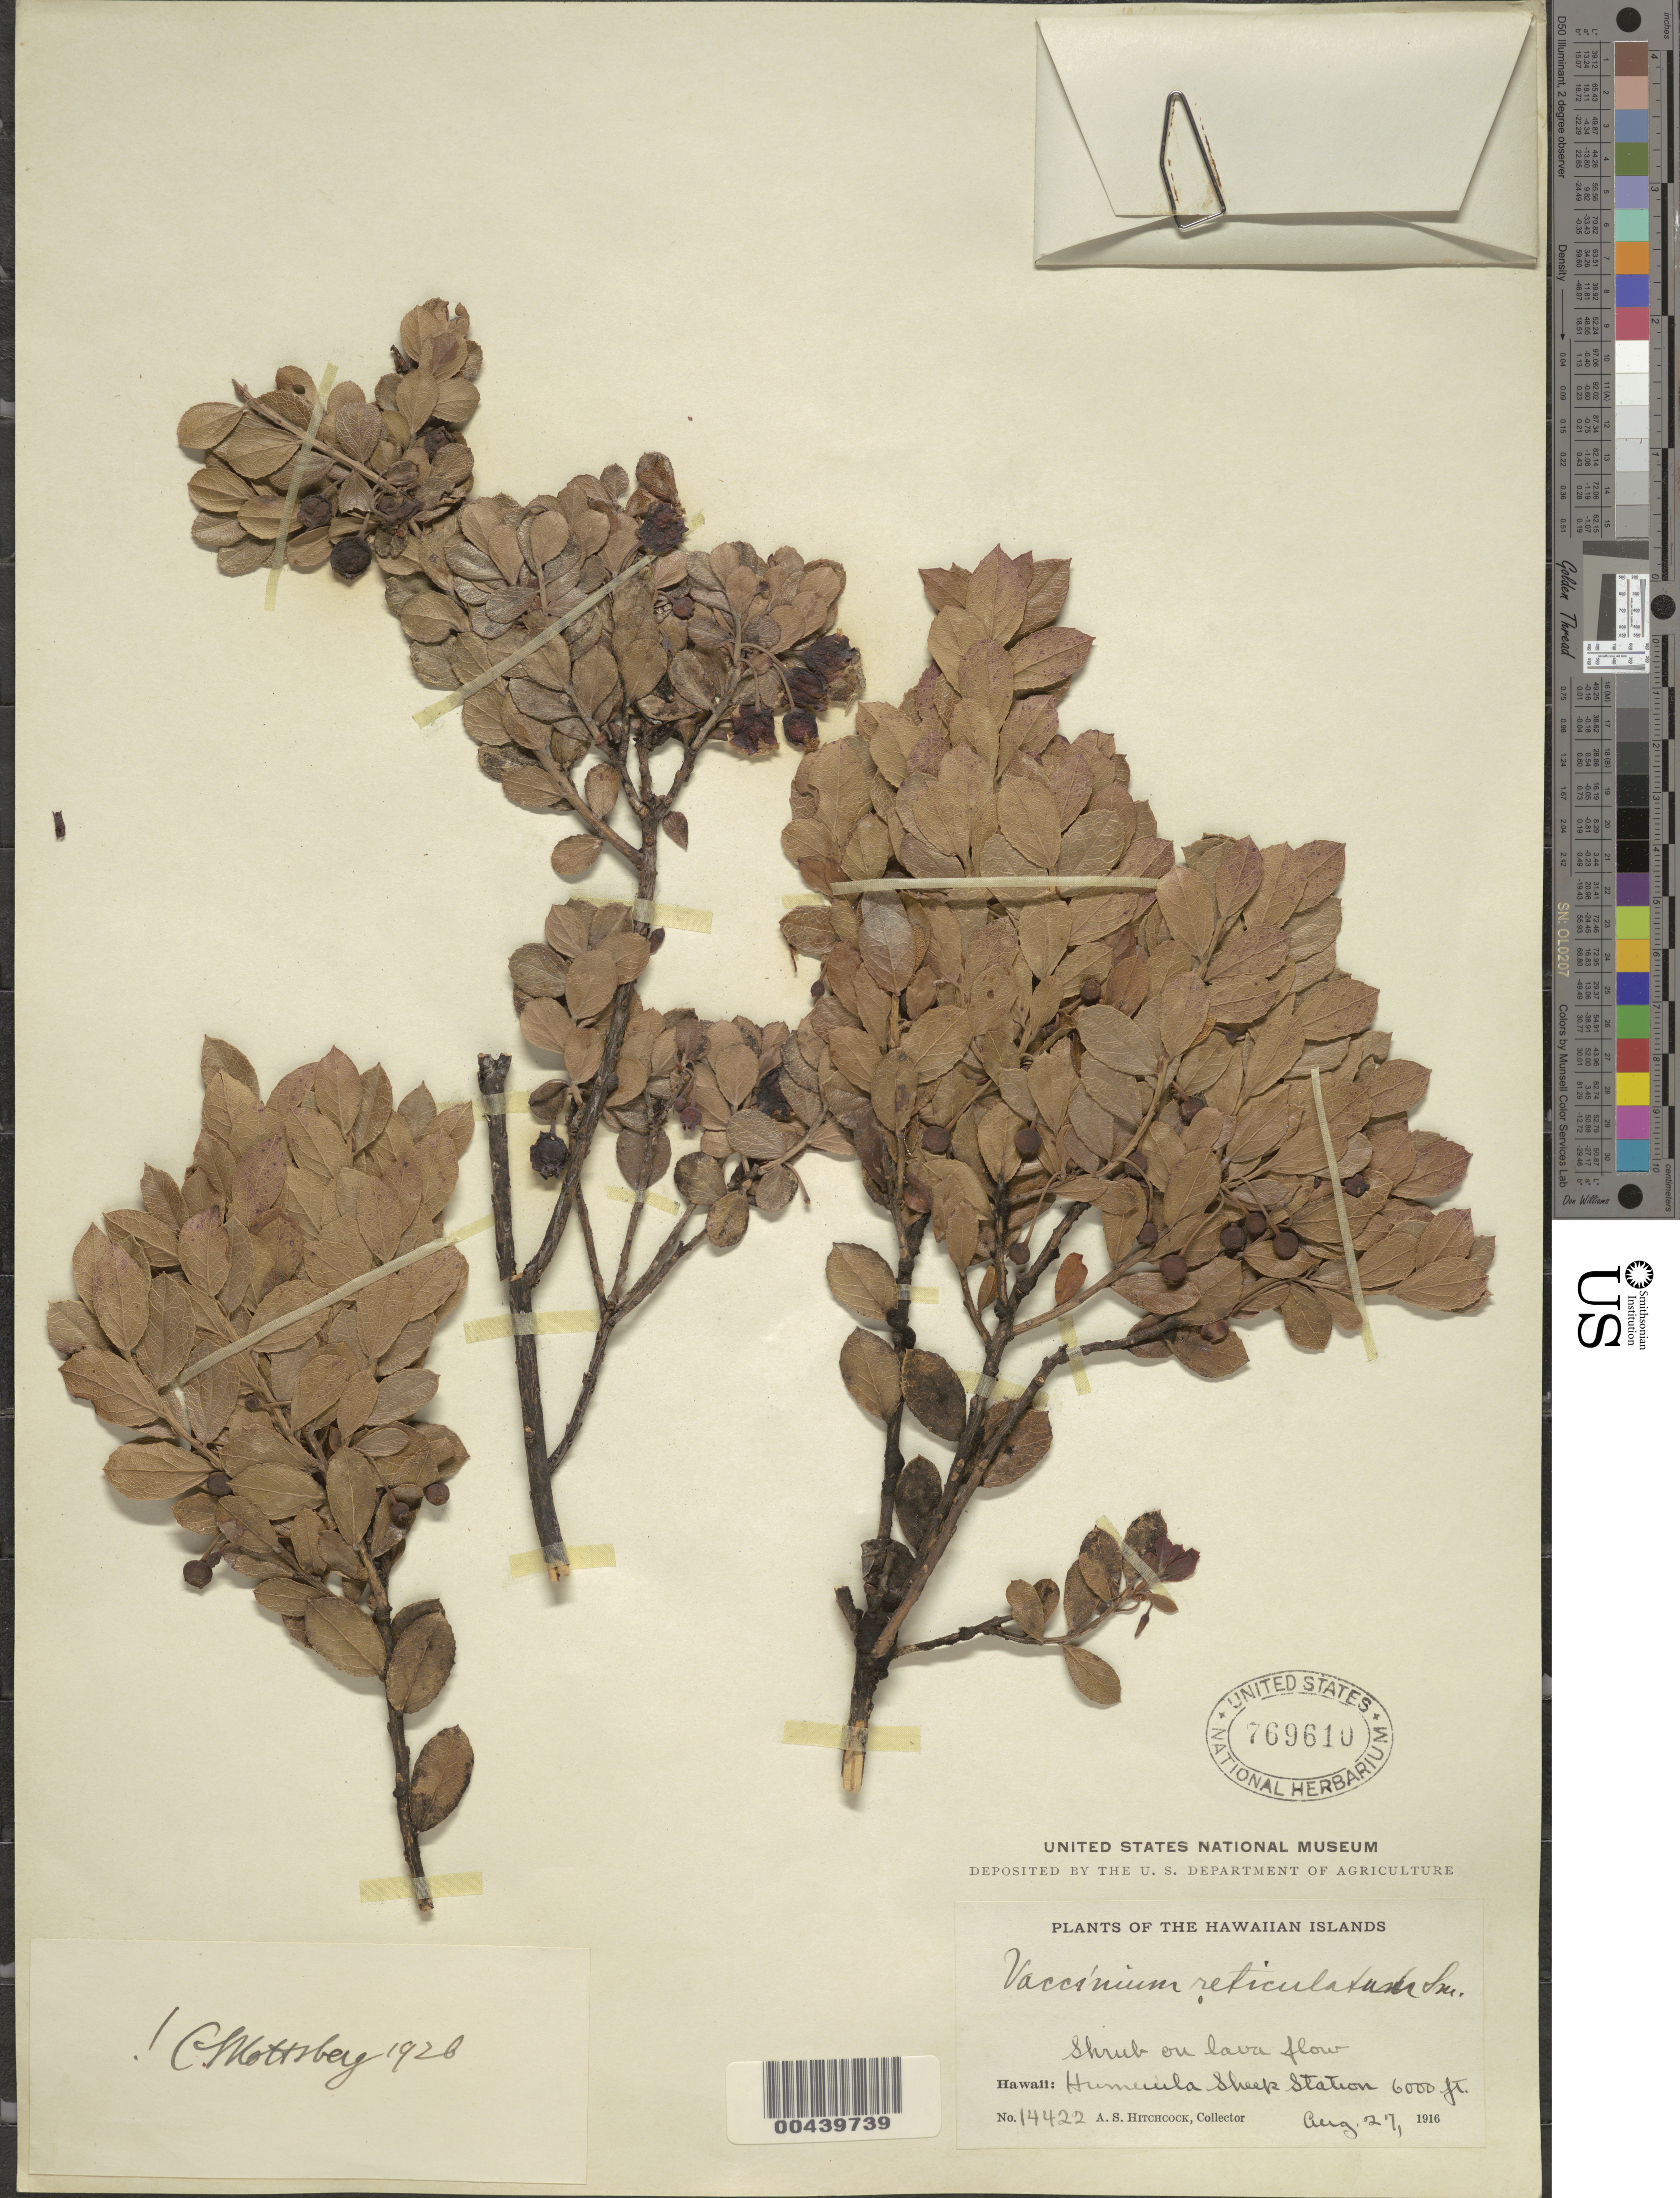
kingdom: Plantae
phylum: Tracheophyta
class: Magnoliopsida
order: Ericales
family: Ericaceae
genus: Vaccinium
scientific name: Vaccinium reticulatum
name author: Sm.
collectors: A. S. Hitchcock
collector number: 14422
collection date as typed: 27 Aug 1916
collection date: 1916-08-27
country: United States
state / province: Hawaii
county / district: Hawaii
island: Hawaii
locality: Humuula Sheep Station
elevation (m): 1829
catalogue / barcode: US 769610